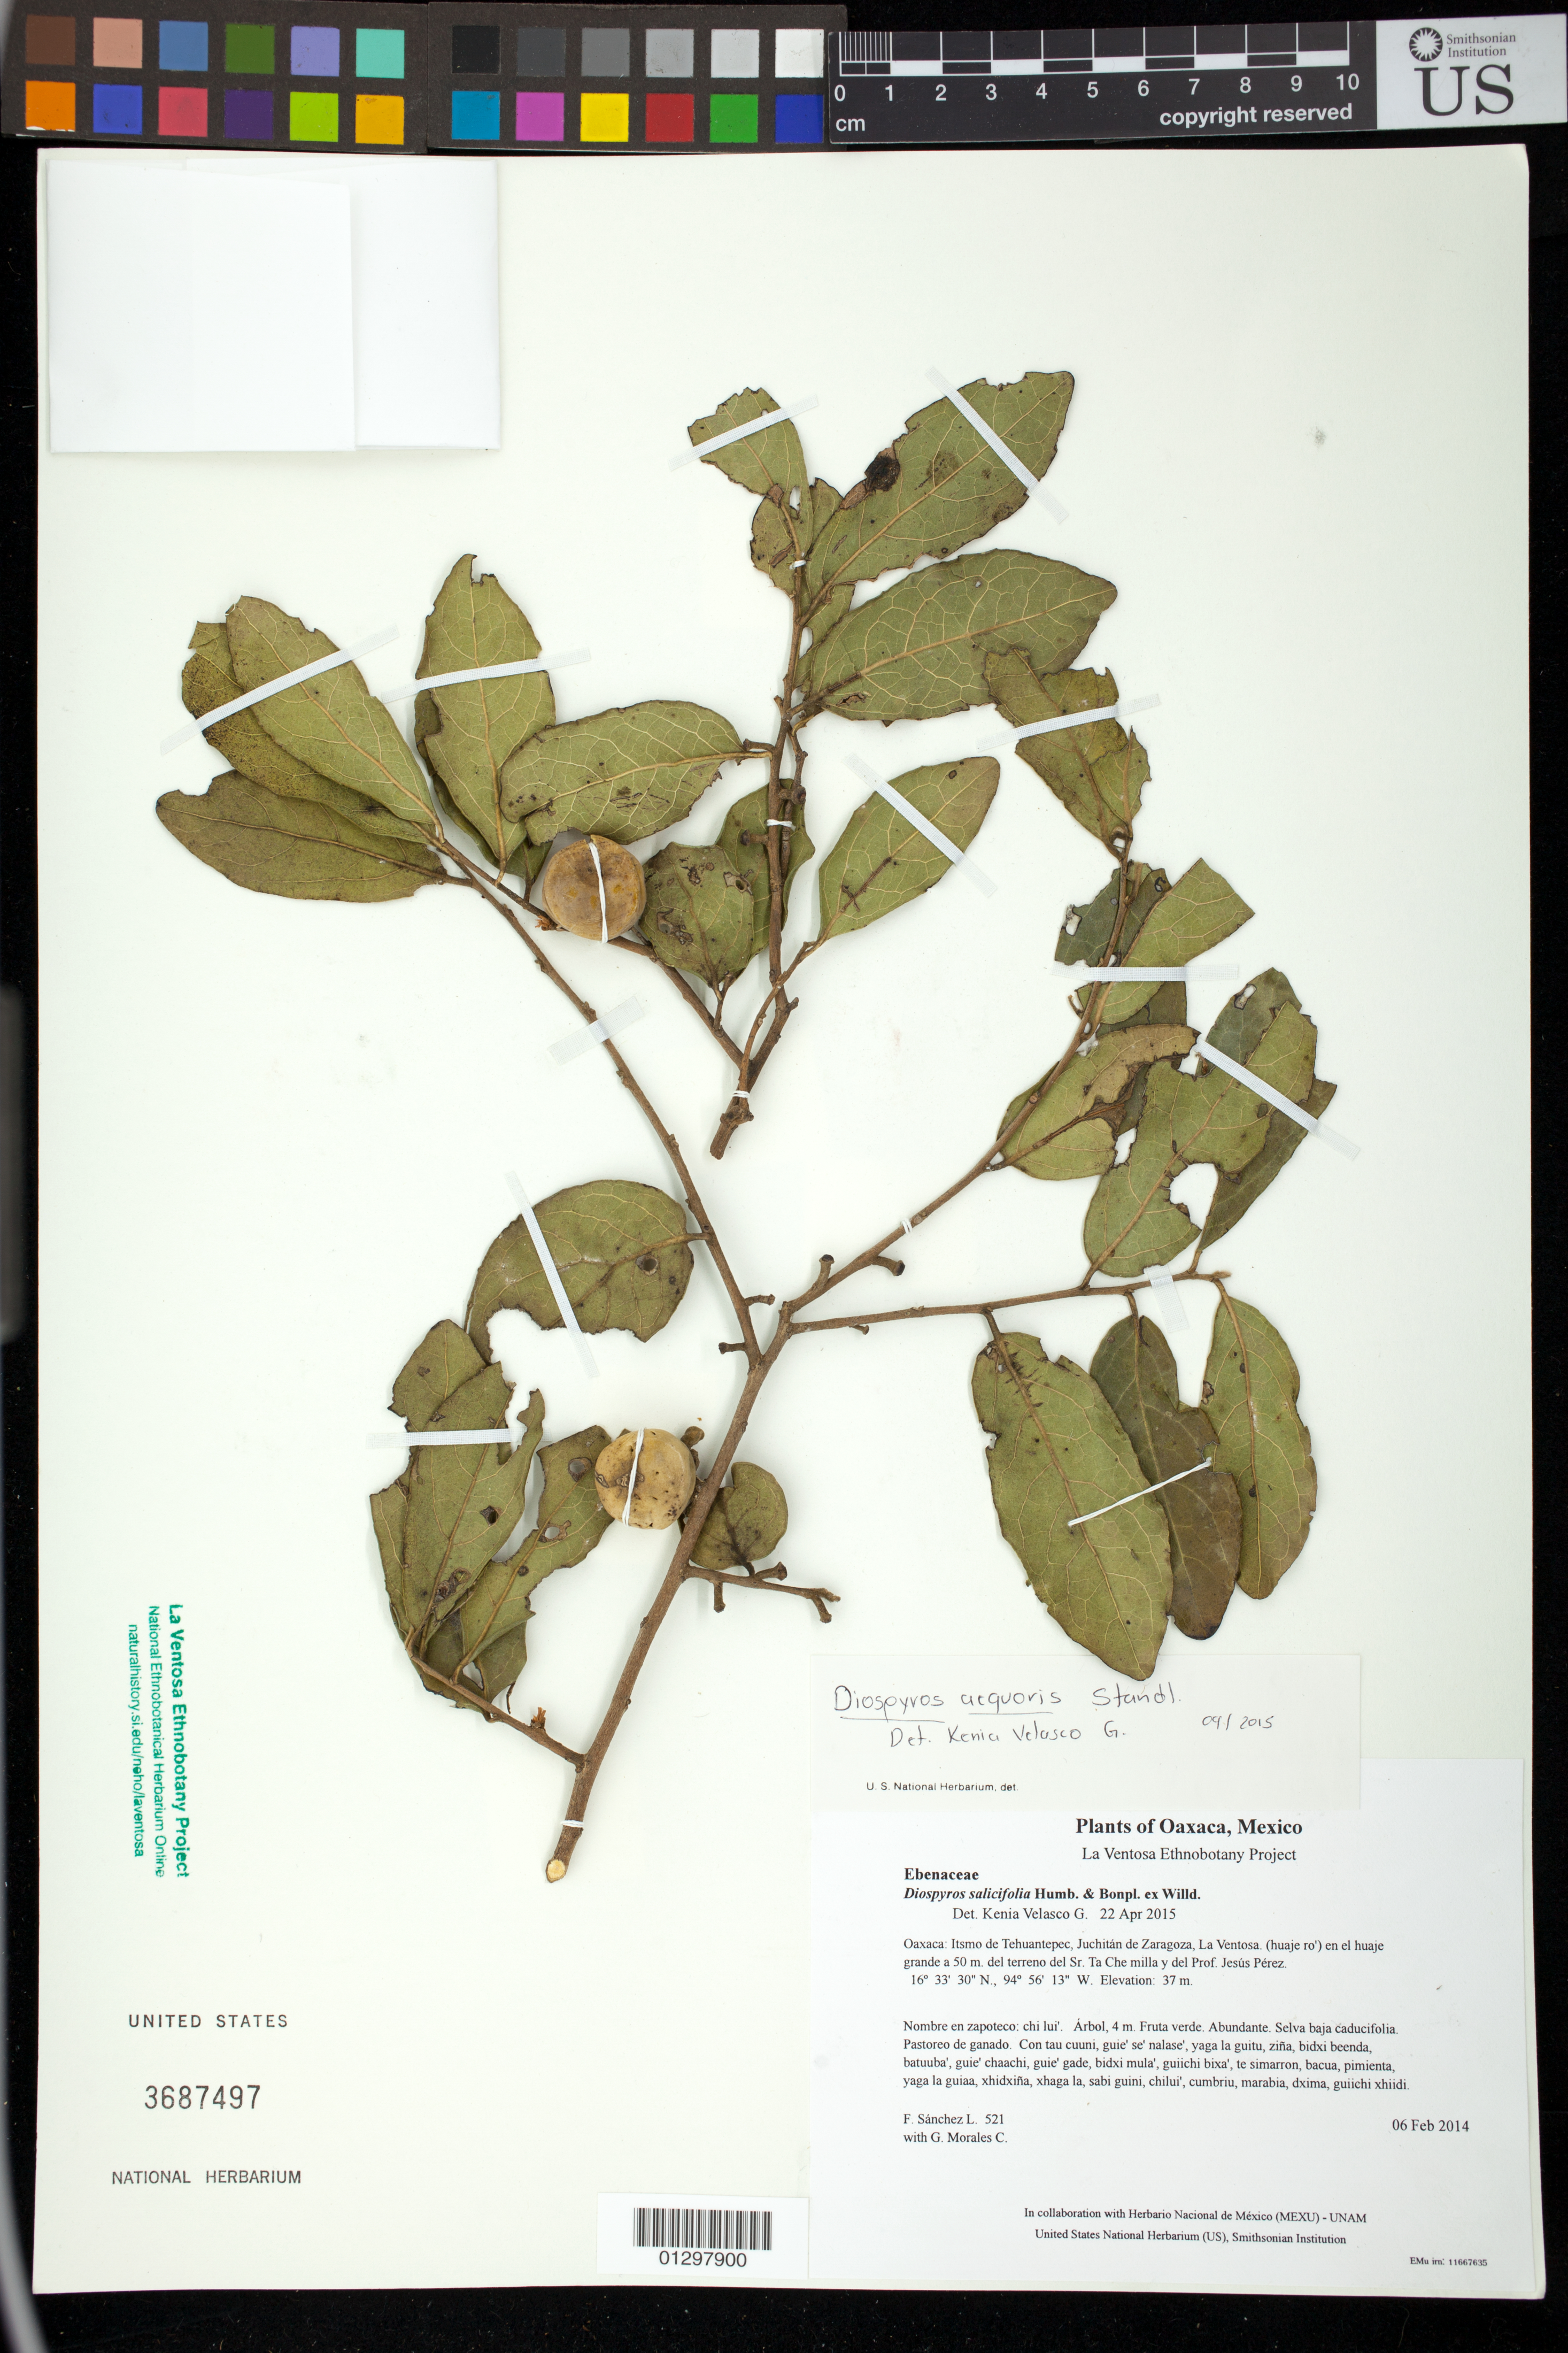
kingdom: Plantae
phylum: Tracheophyta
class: Magnoliopsida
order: Ericales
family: Ebenaceae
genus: Diospyros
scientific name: Diospyros aequoris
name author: Standl.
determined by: Velasco G., Kenia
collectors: F. Sánchez L. & G. Morales C.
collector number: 521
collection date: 2014-02-06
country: Mexico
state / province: Oaxaca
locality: Itsmo de Tehuantepec, Juchitán de Zaragoza, La Ventosa. (huaje ro') en el huaje grande a 50 m. del terreno del Sr. Ta Che milla y del Prof. Jesús Pérez.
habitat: Selva baja caducifolia. Pastoreo de ganado.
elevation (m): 37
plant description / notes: JEBOT, MEXU; Yaga. 4 m. Cuaananaxhi naga'. Stale.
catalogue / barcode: US 3687497